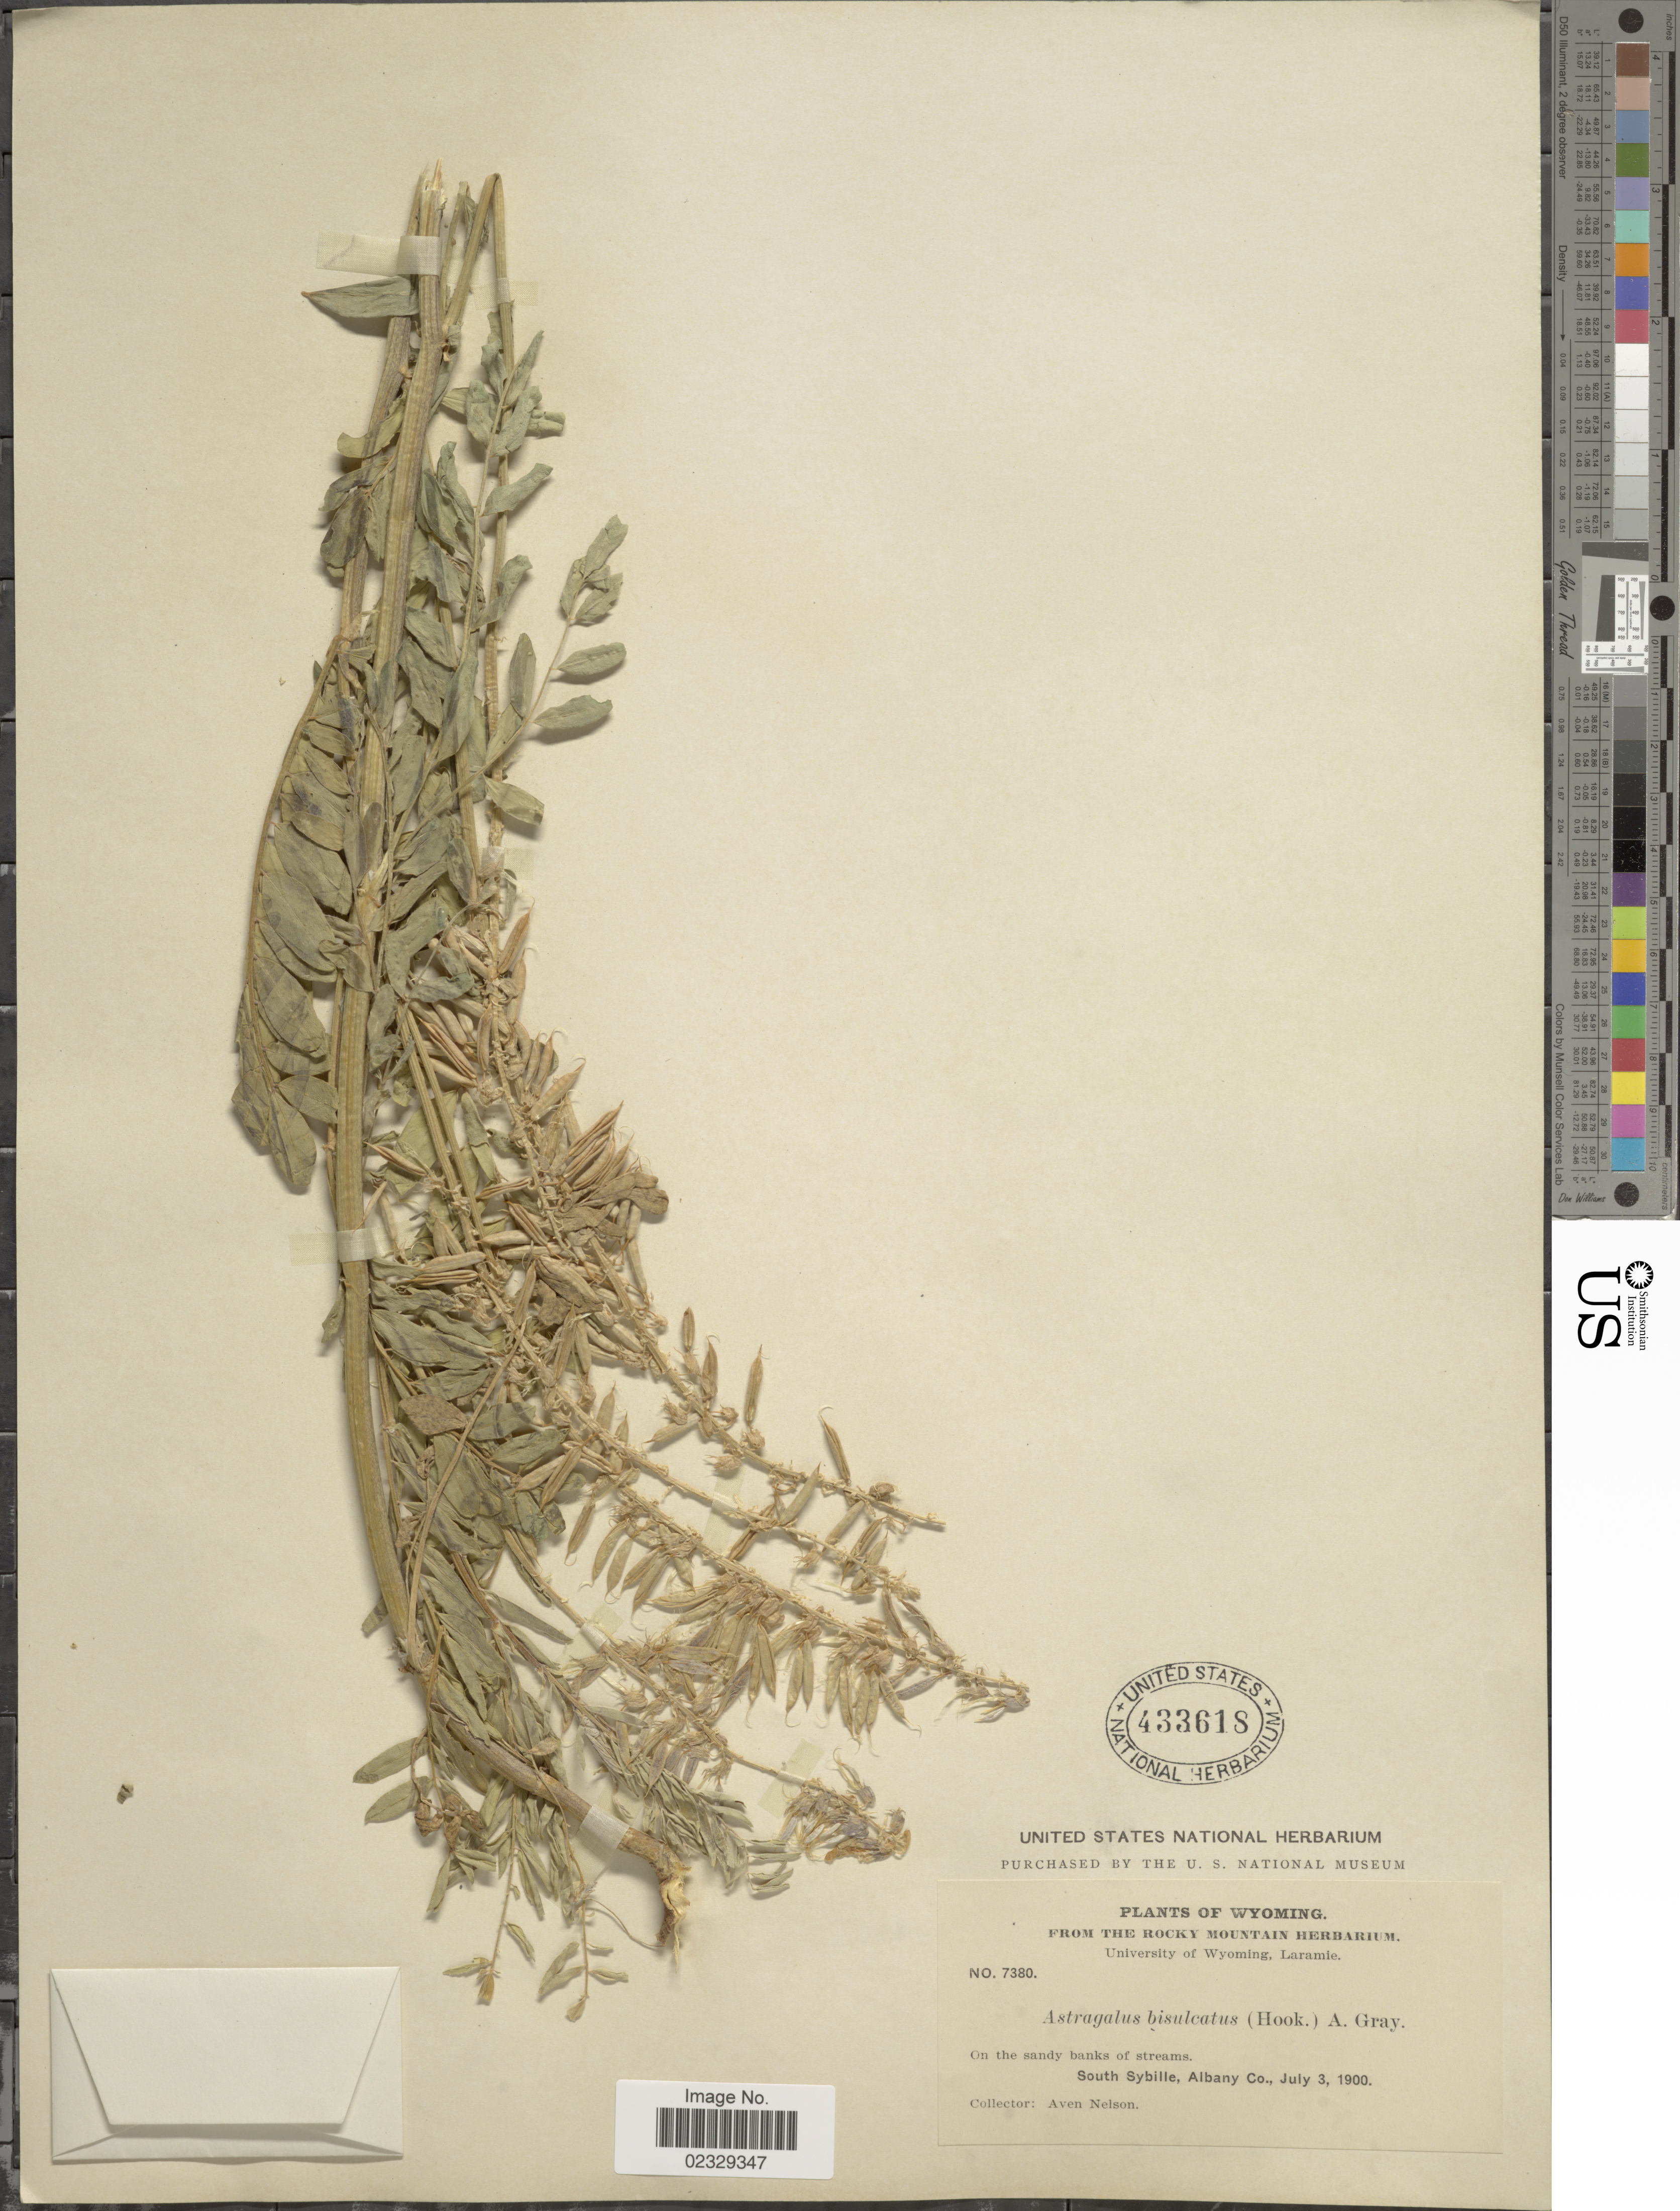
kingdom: Plantae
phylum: Tracheophyta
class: Magnoliopsida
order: Fabales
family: Fabaceae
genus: Astragalus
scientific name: Astragalus bisulcatus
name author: (Hook.) A. Gray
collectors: A. Nelson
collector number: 7380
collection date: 1900-07-03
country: United States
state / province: Wyoming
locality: On the sandy banks of streams, South Sybille, Albany Co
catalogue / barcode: US 433618